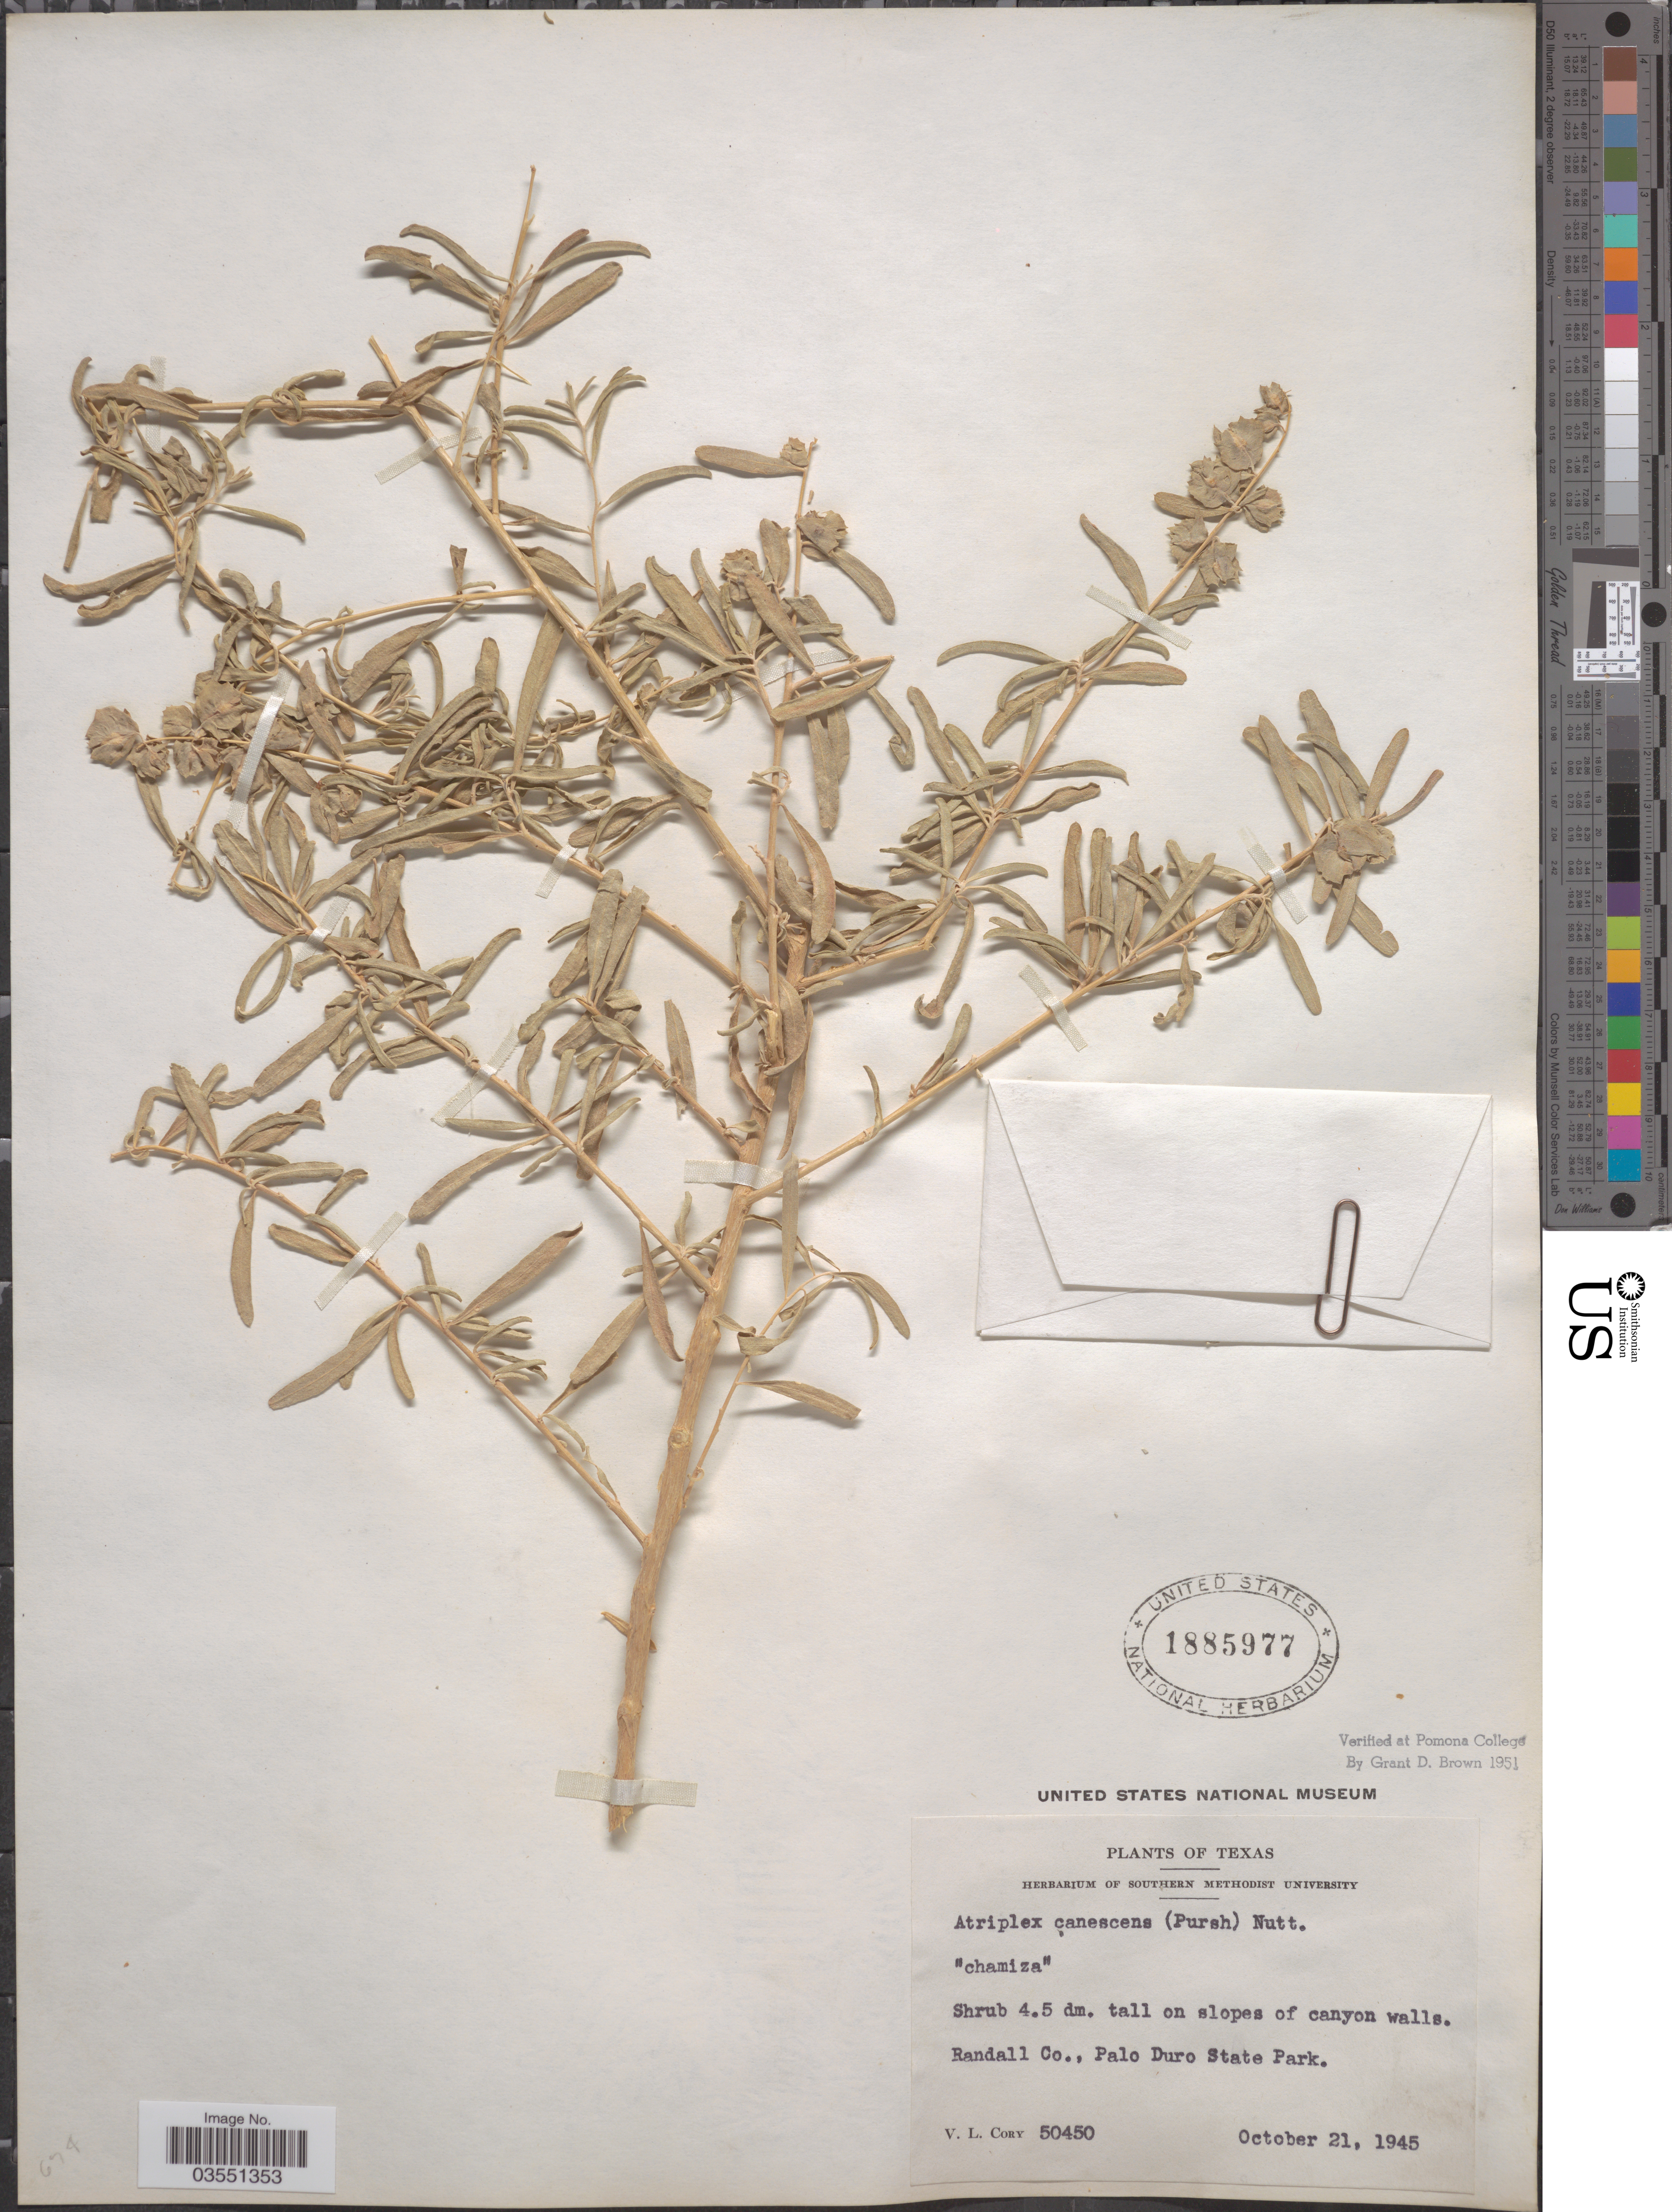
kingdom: Plantae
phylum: Tracheophyta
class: Magnoliopsida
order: Caryophyllales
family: Amaranthaceae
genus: Atriplex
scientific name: Atriplex canescens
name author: (Pursh) Nutt.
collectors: V. Cory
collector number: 50450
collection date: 1945-10-21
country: United States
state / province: Texas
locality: Randall Co., Palo Duro State Park.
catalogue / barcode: US 1885977